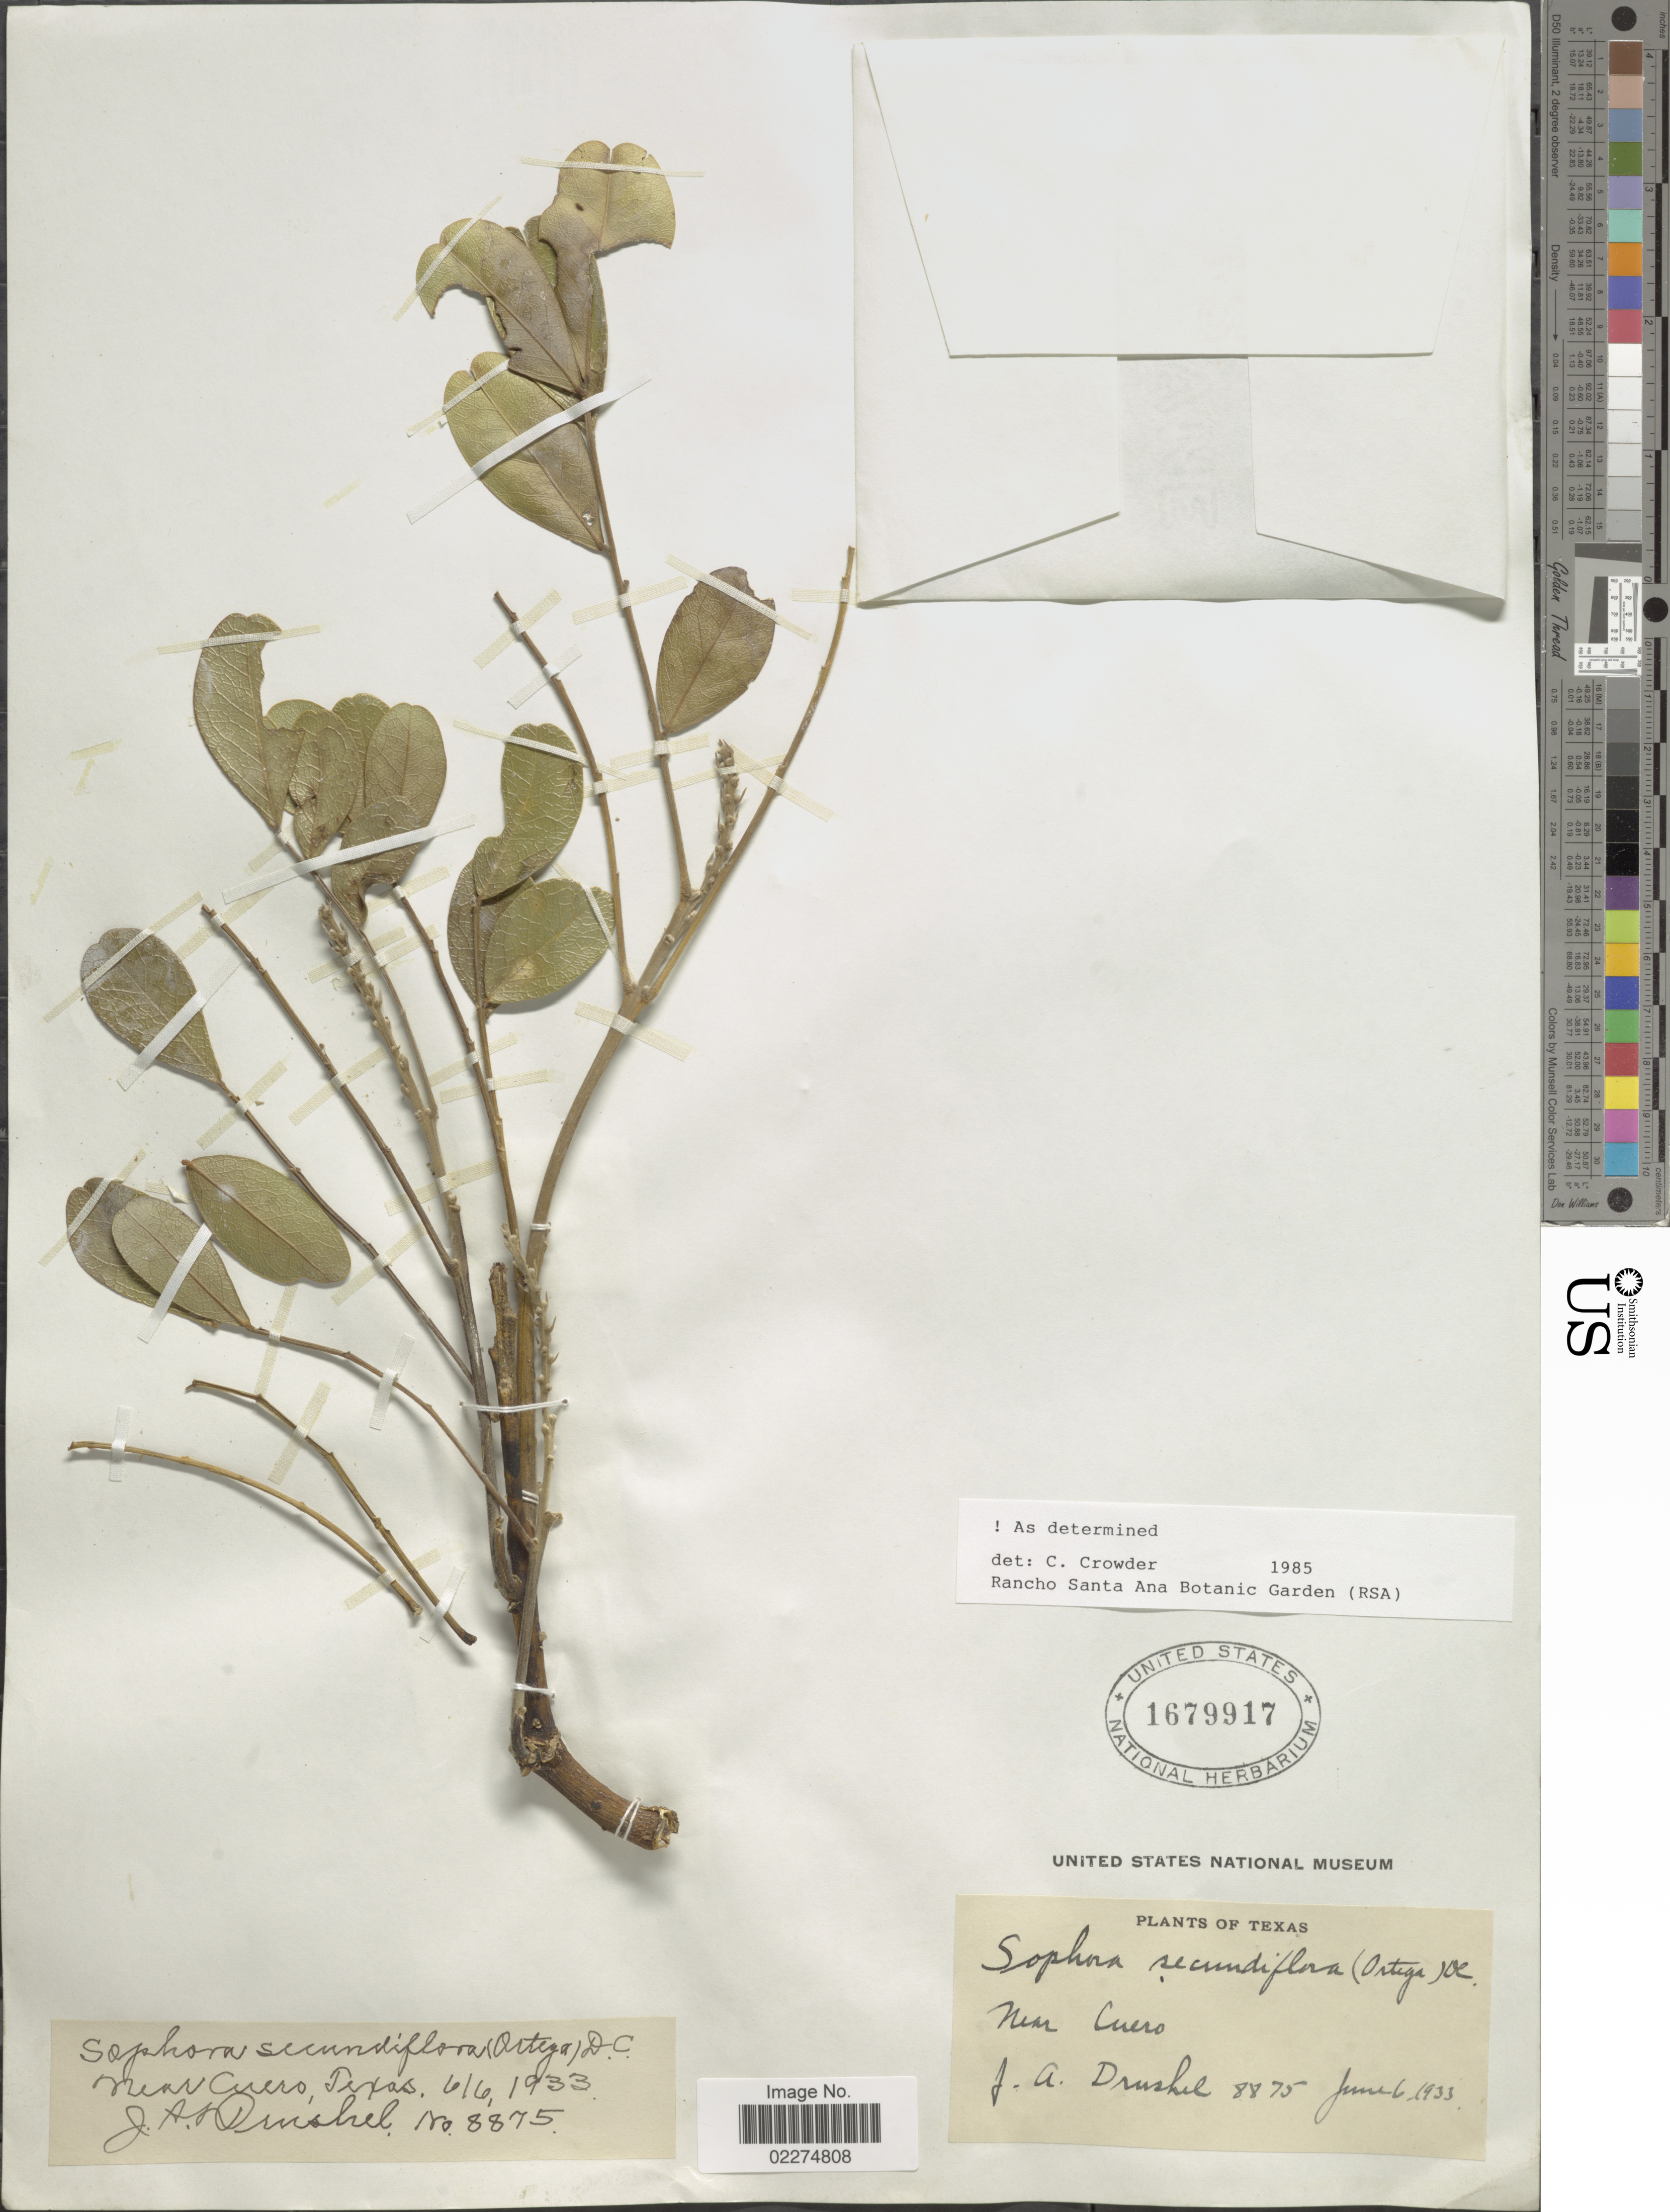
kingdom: Plantae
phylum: Tracheophyta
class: Magnoliopsida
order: Fabales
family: Fabaceae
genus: Dermatophyllum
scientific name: Dermatophyllum secundiflorum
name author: (Ortega) Gandhi & Reveal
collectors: J. A. Drushel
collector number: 8875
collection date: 1933-06-06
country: United States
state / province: Texas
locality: Near Cuero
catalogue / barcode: US 1679917